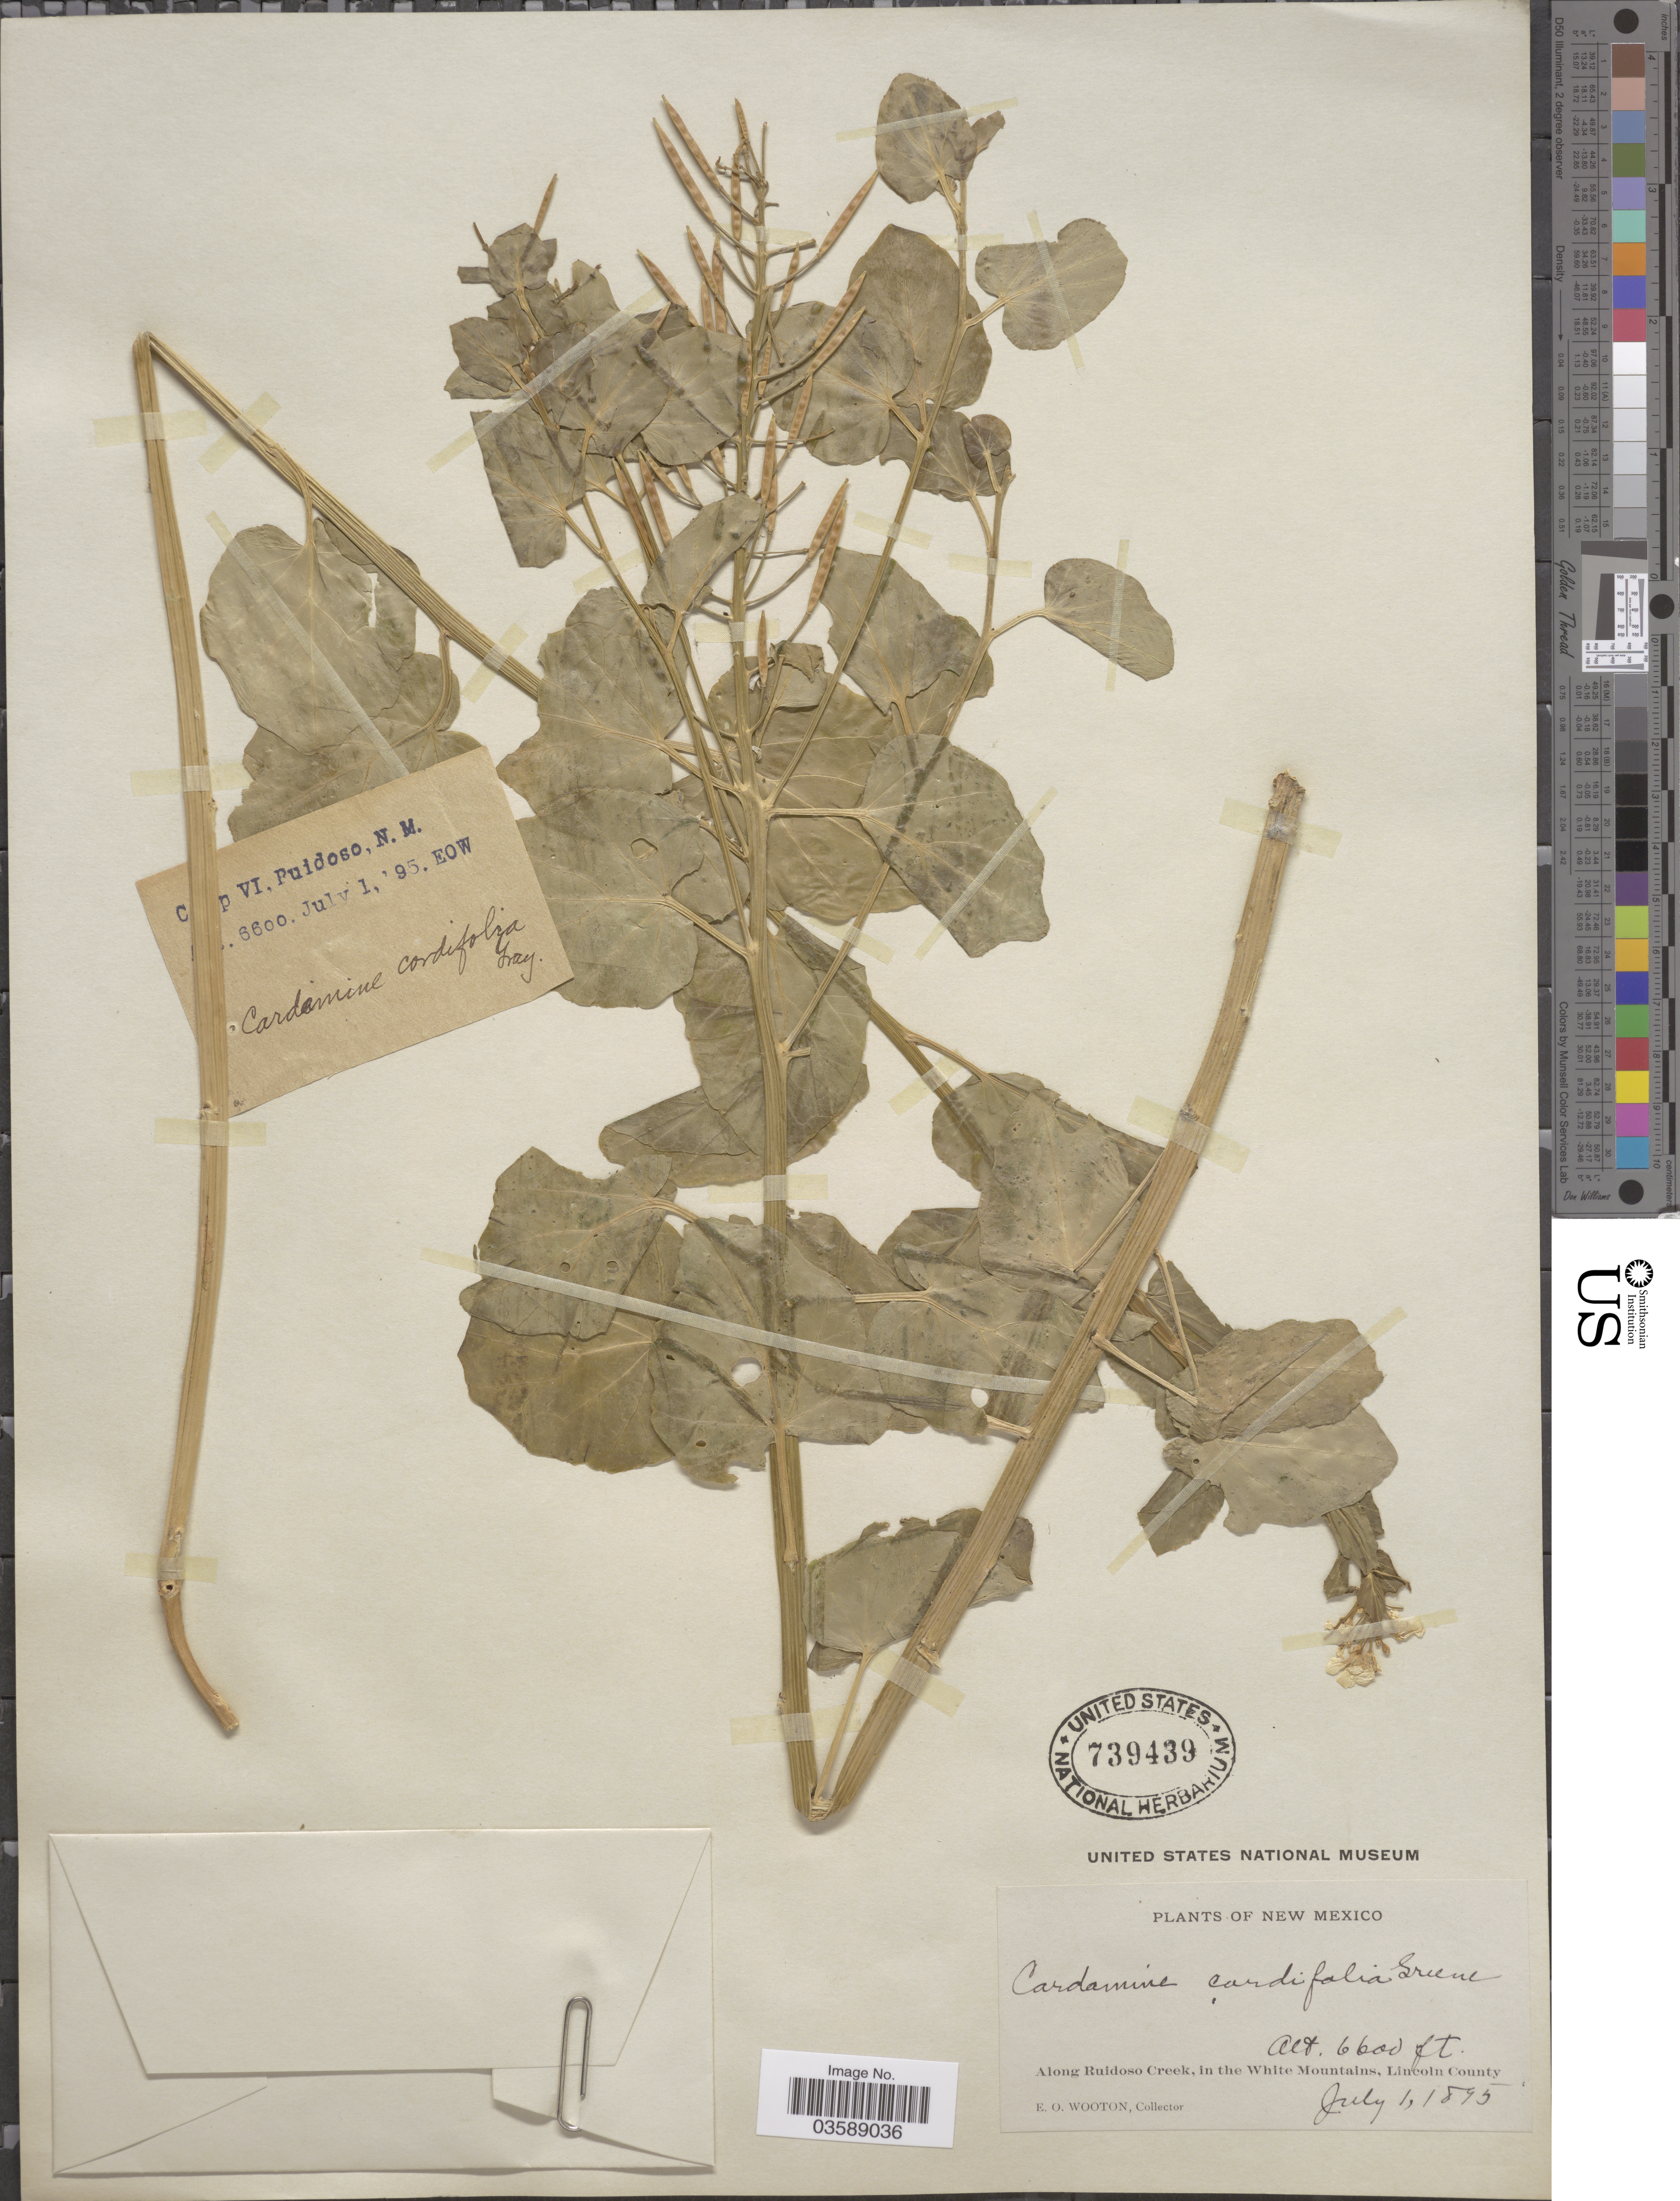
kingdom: Plantae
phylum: Tracheophyta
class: Magnoliopsida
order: Brassicales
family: Brassicaceae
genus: Cardamine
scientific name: Cardamine cordifolia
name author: A. Gray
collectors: E. O. Wooton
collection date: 1895-07-01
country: United States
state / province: New Mexico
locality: Along Ruidoso Creek, in the White Mountains, Lincoln County.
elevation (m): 2012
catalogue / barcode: US 739439